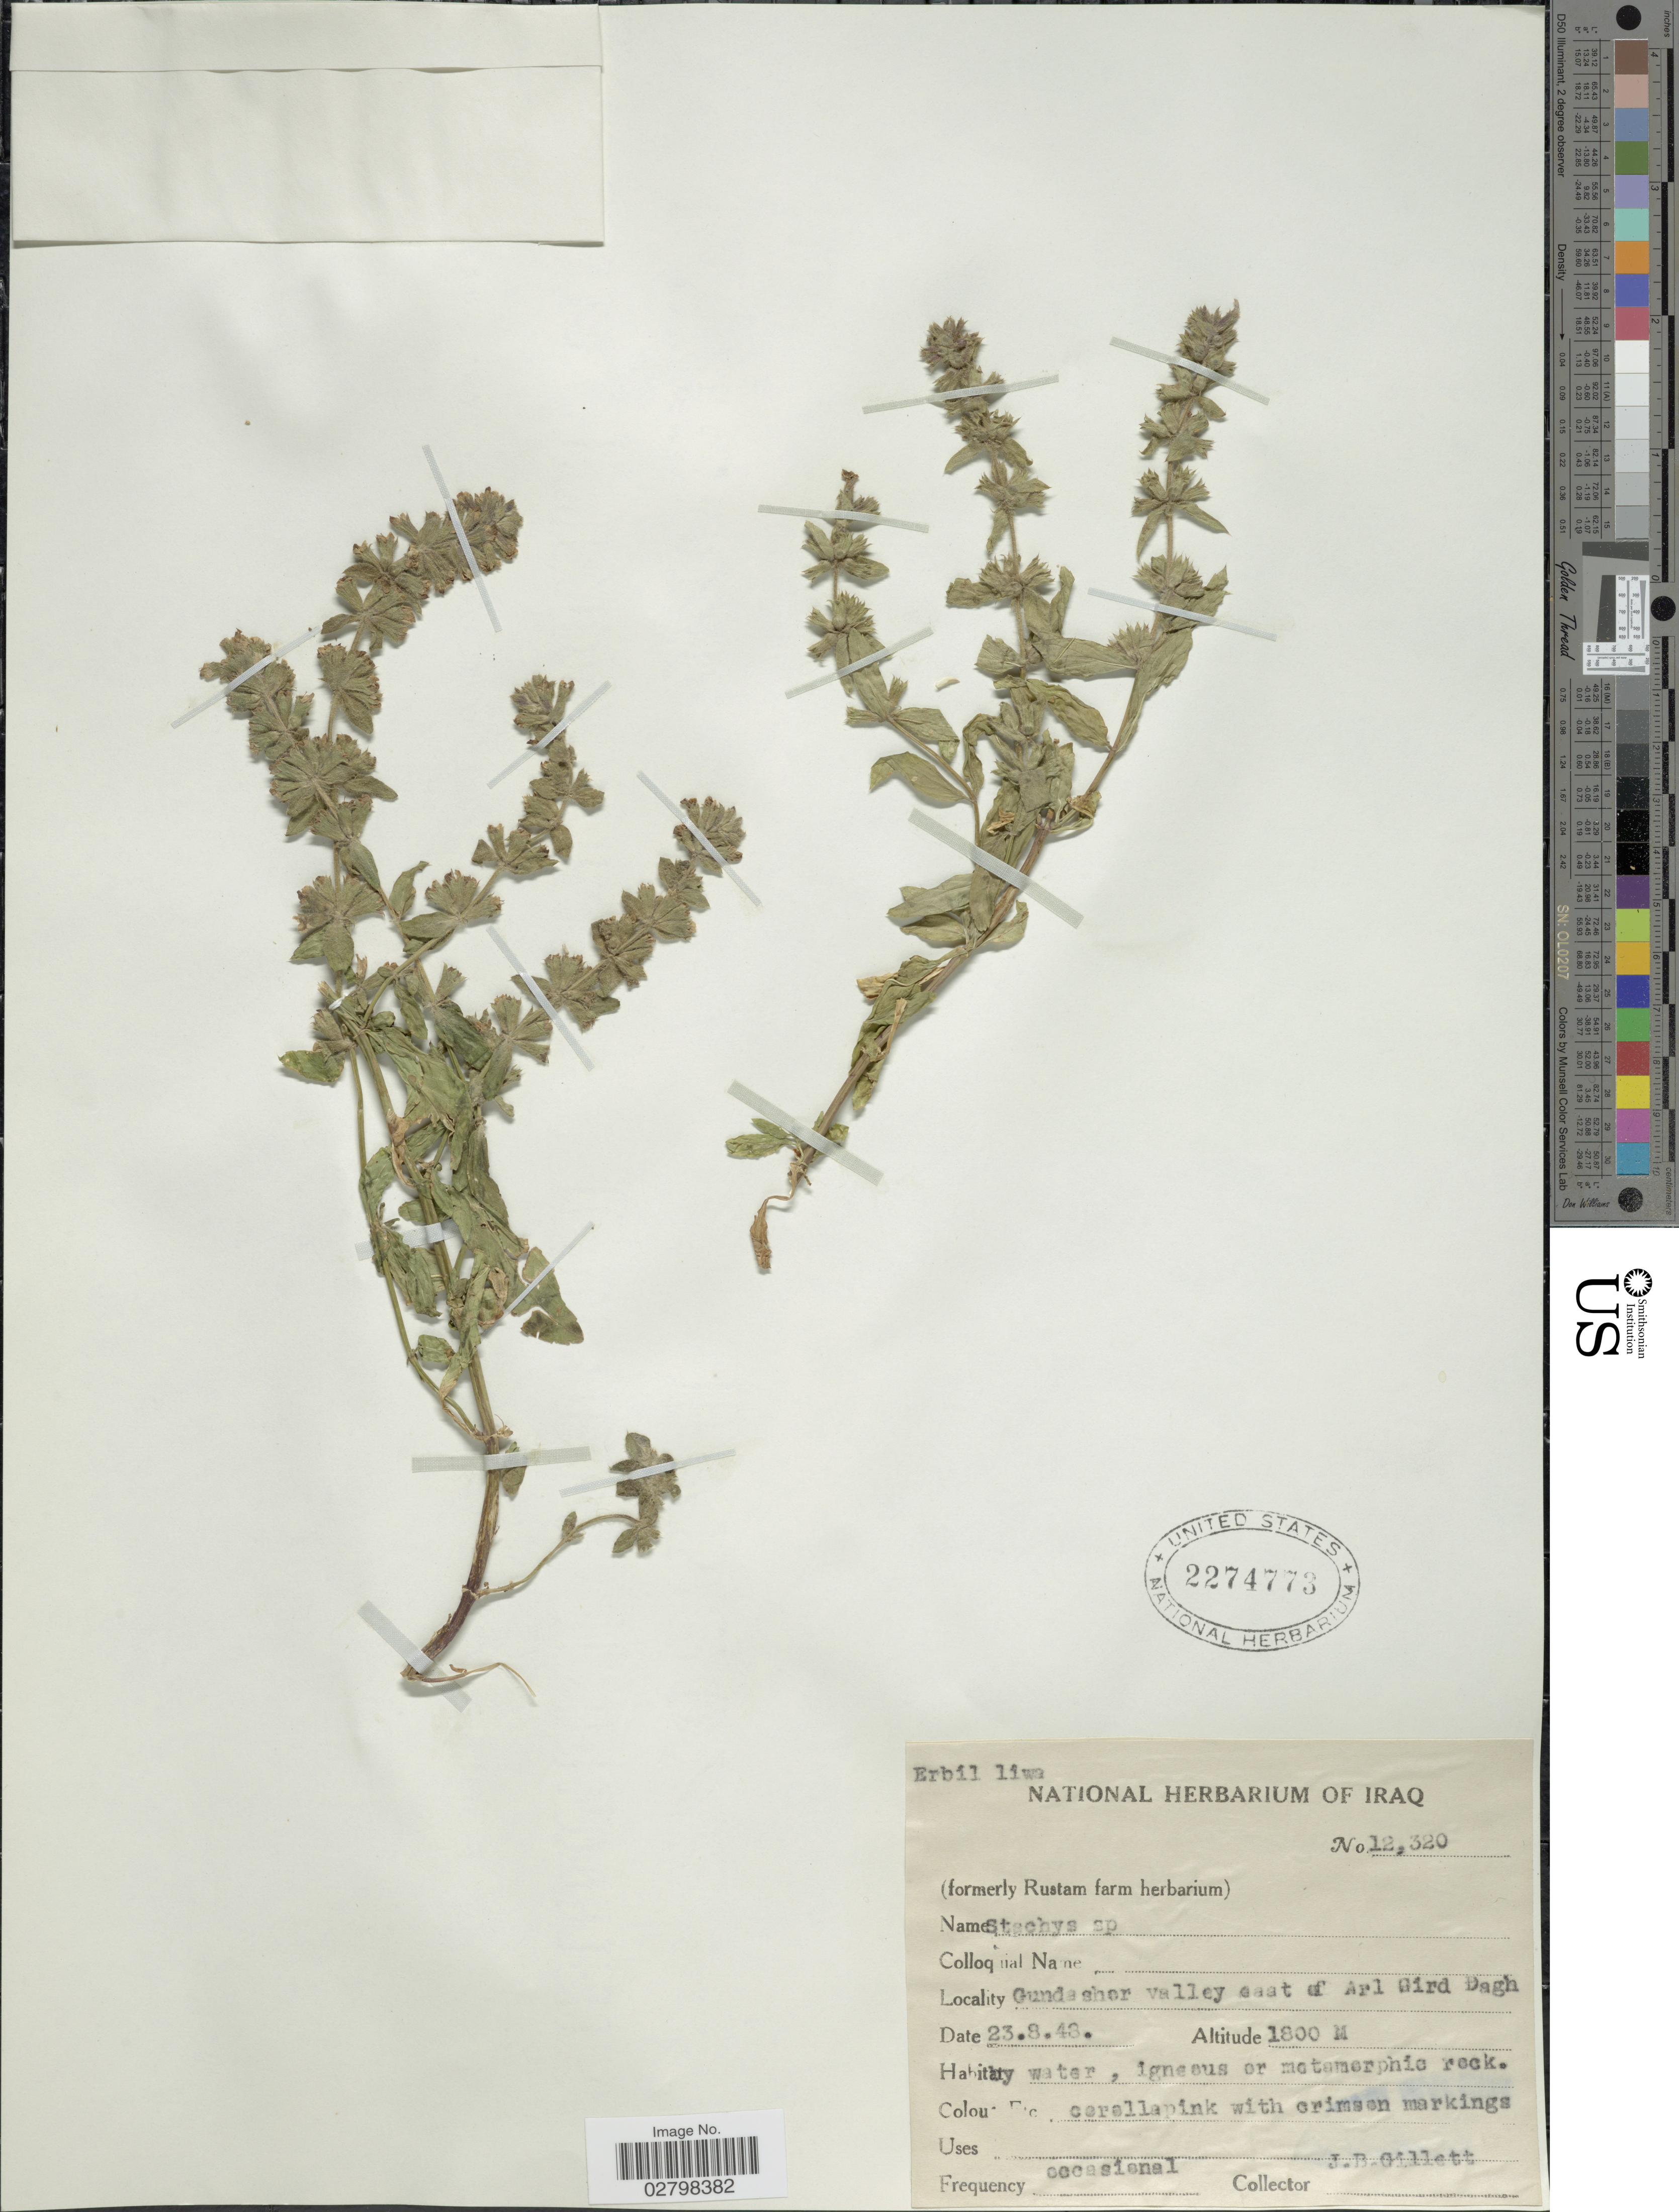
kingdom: Plantae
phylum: Tracheophyta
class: Magnoliopsida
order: Lamiales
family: Lamiaceae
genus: Stachys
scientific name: Stachys sp.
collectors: J. B. Gillett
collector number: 12320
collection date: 1948-08-23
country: Iraq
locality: Gundashor valley east of Arl Gird Dagh. Erbil liwa.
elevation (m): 1800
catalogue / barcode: US 2274773